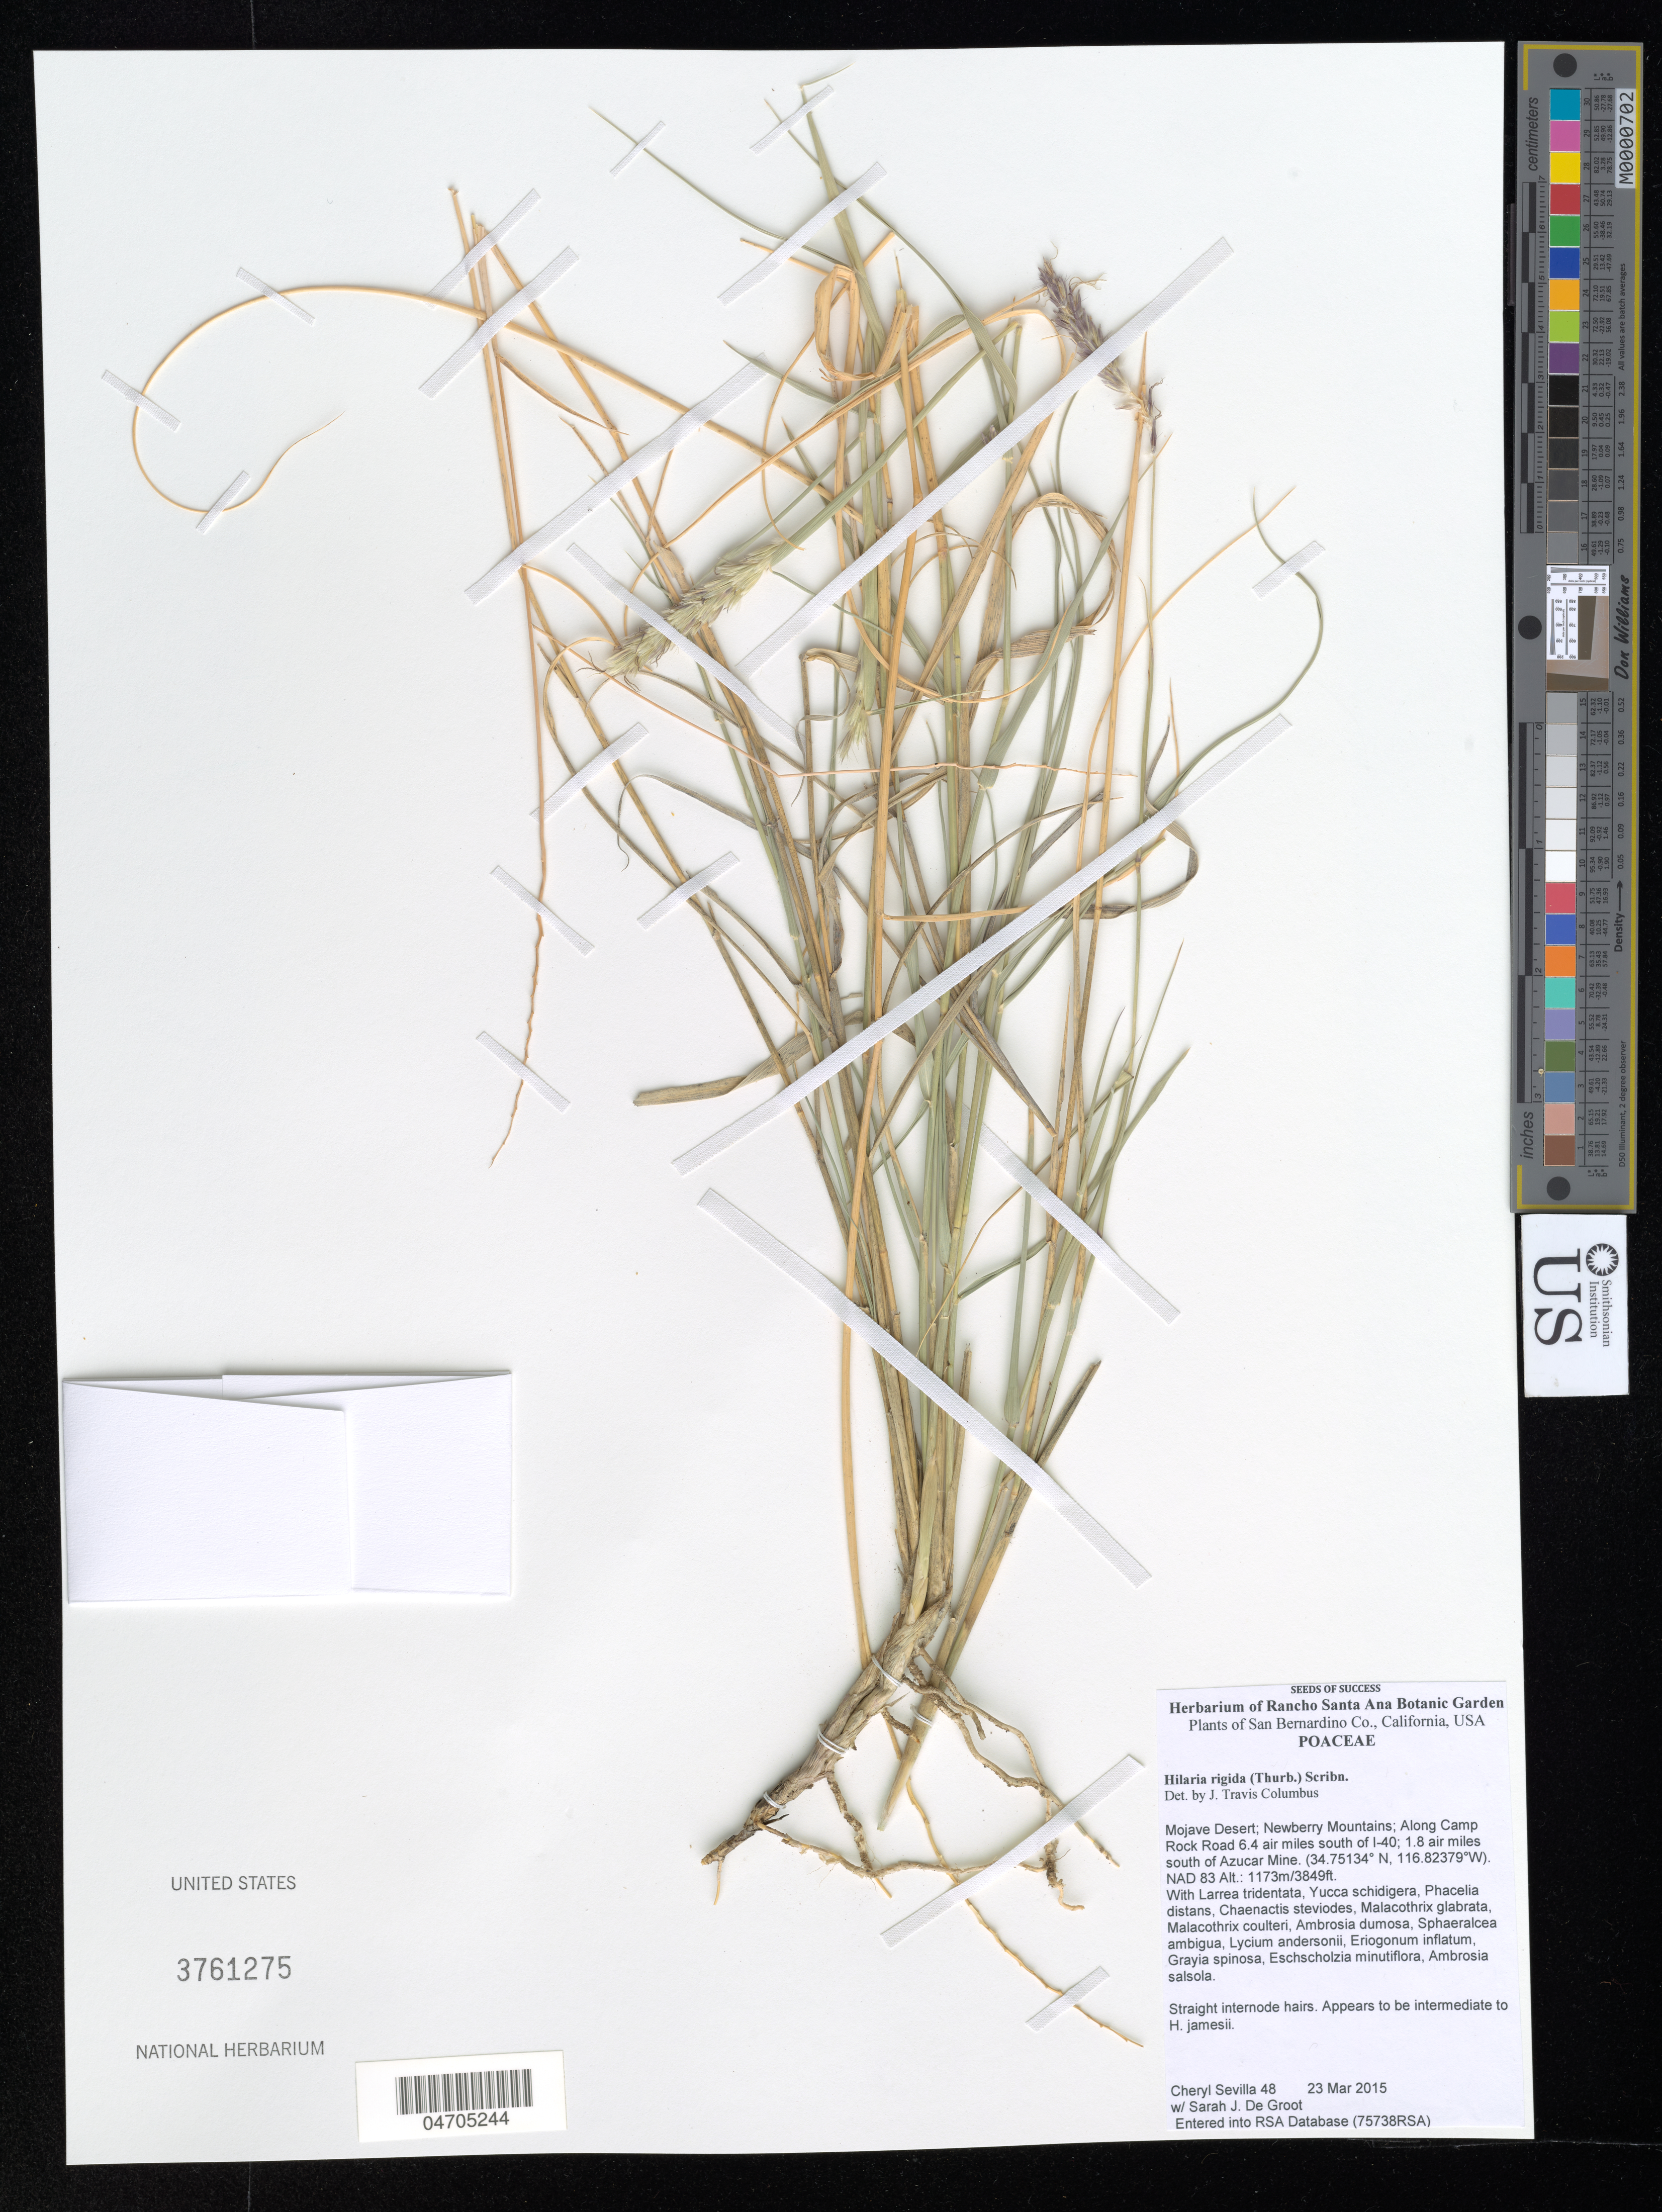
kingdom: Plantae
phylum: Tracheophyta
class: Liliopsida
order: Poales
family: Poaceae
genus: Hilaria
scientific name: Hilaria rigida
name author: (Thurb.) Benth. ex Scribn.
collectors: C. Sevilla & S. De Groot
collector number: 48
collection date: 2015-03-23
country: United States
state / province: California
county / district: San Bernardino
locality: San Bernardino Co. Mojave Desert; Newberry Mountains; Along Camp Rock Road 6.4 air miles south of I-40; 1.8 air miles south of Azucar Mine.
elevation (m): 1173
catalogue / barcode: US 3761275